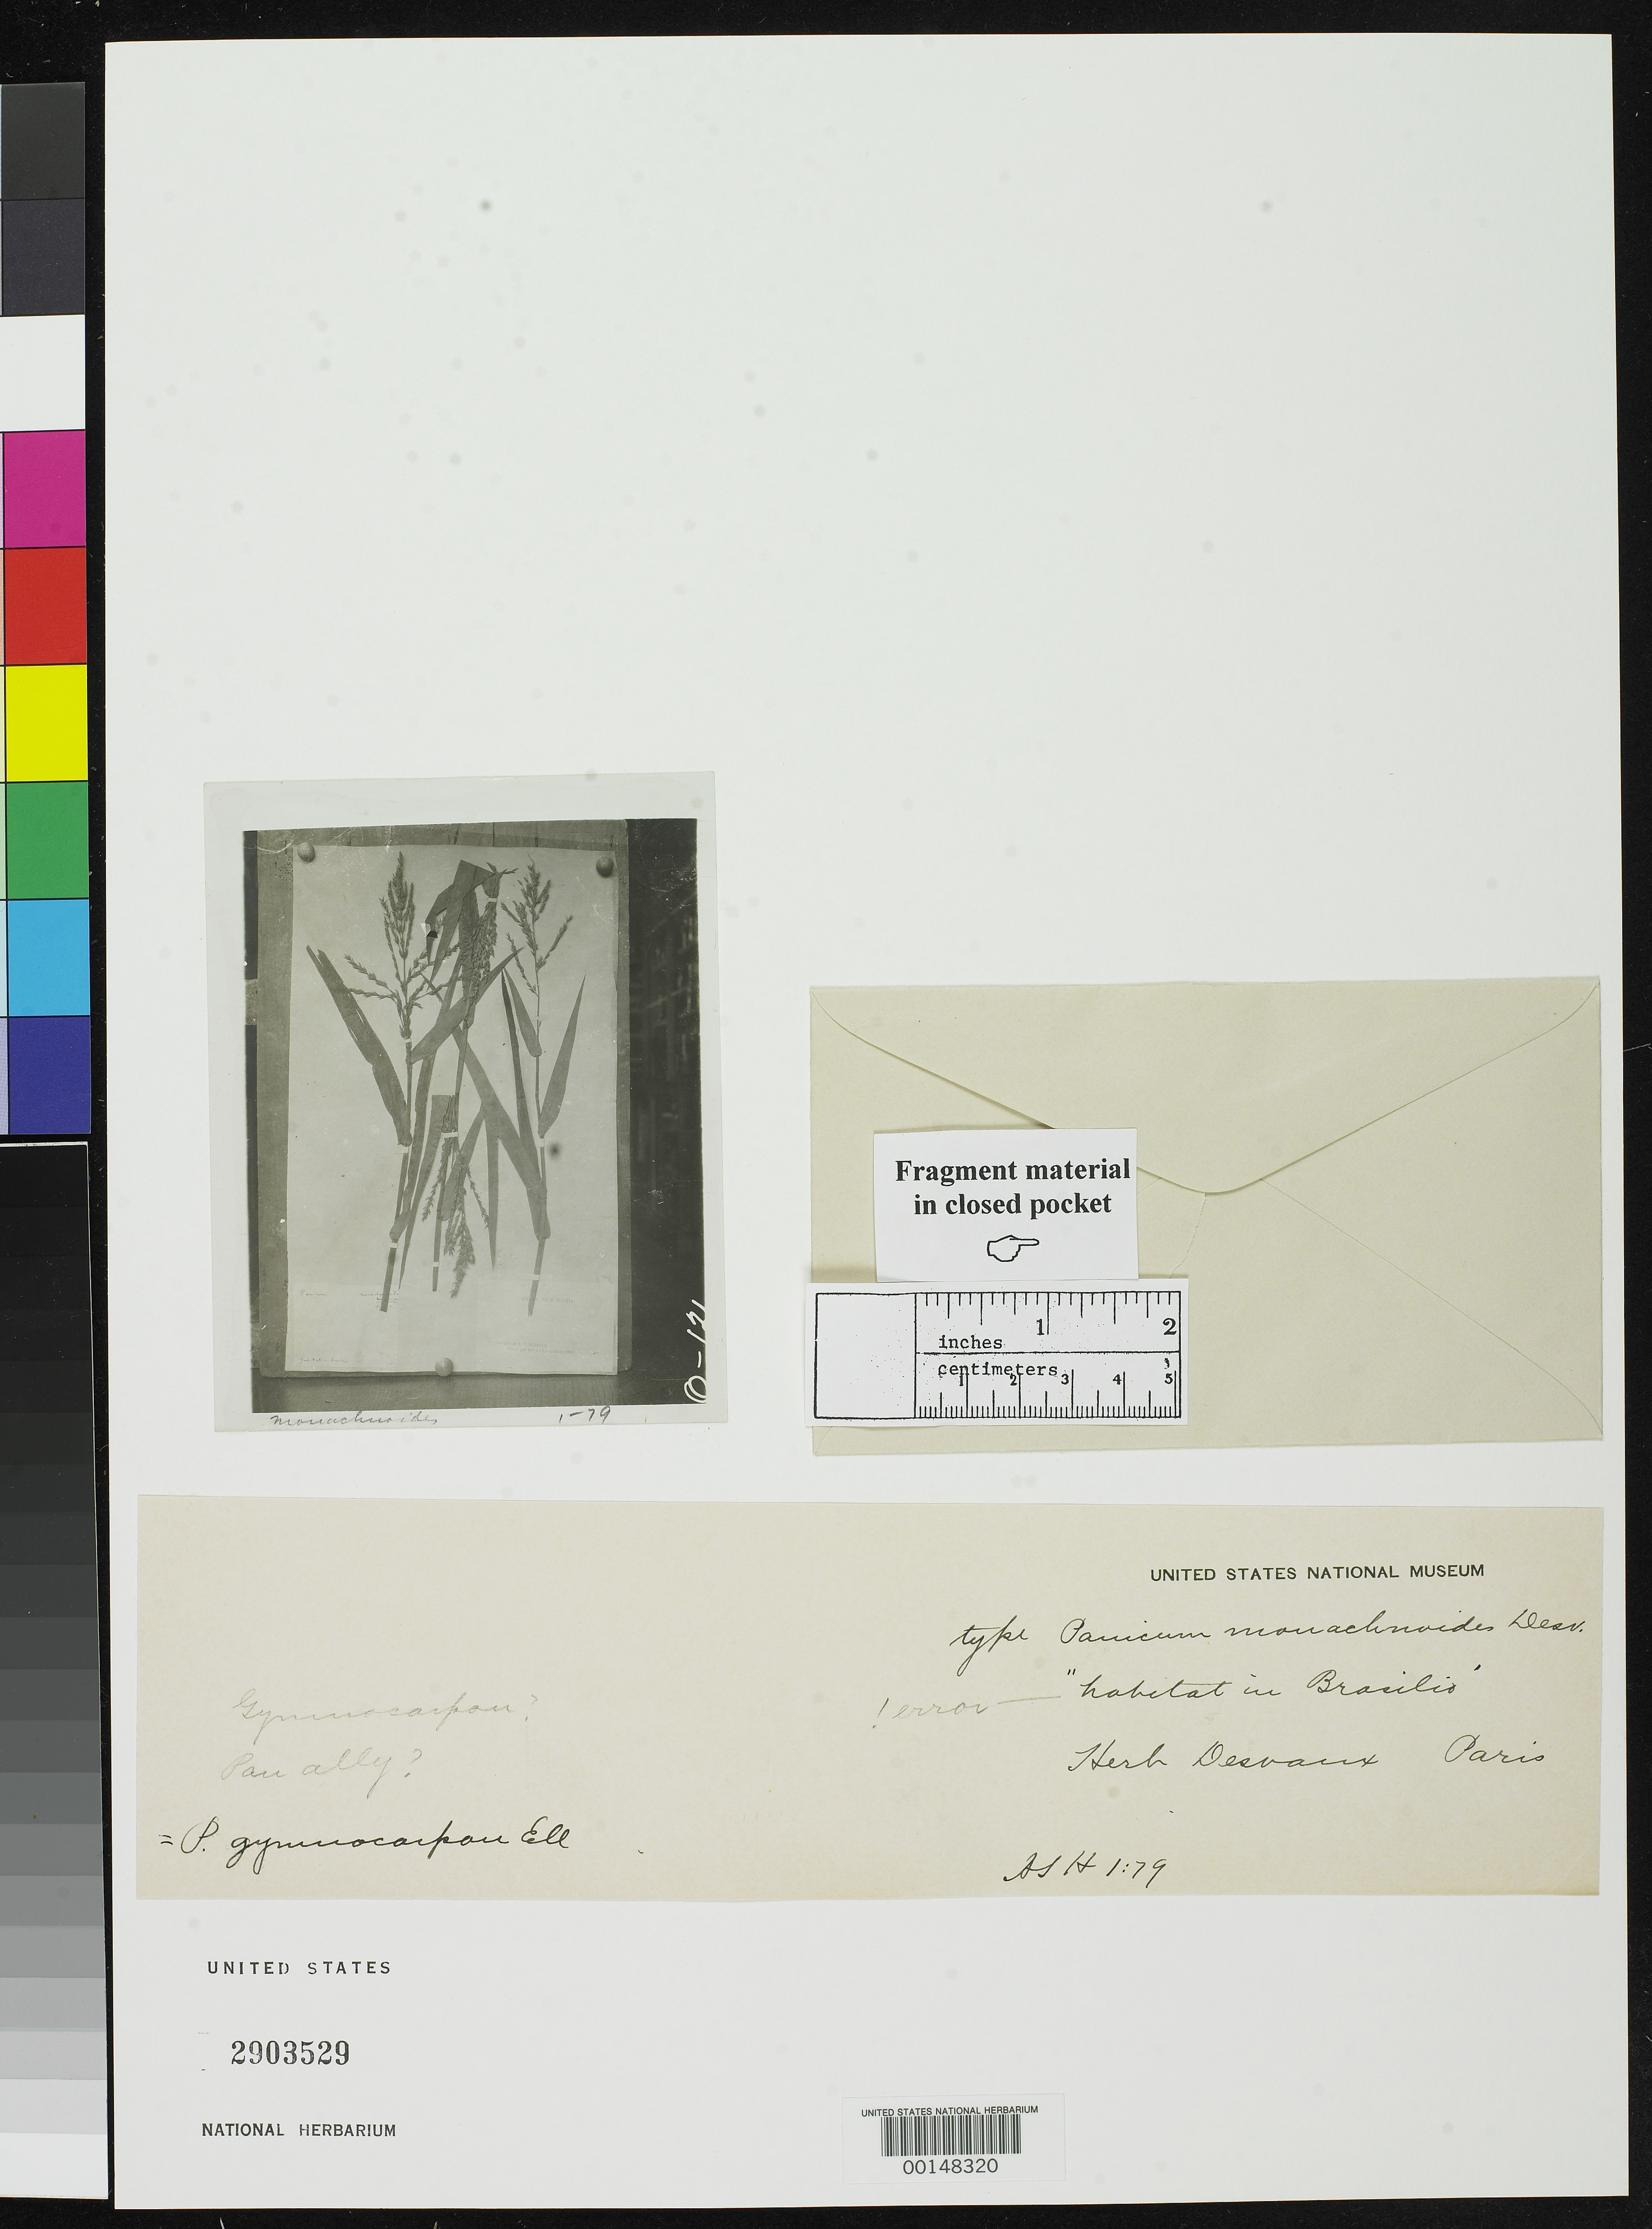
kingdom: Plantae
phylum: Tracheophyta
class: Liliopsida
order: Poales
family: Poaceae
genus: Panicum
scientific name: Panicum monachnoides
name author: Desv.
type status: Type Fragment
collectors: ex herb. Desvaux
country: Brazil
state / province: Minas Gerais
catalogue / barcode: US 2903529